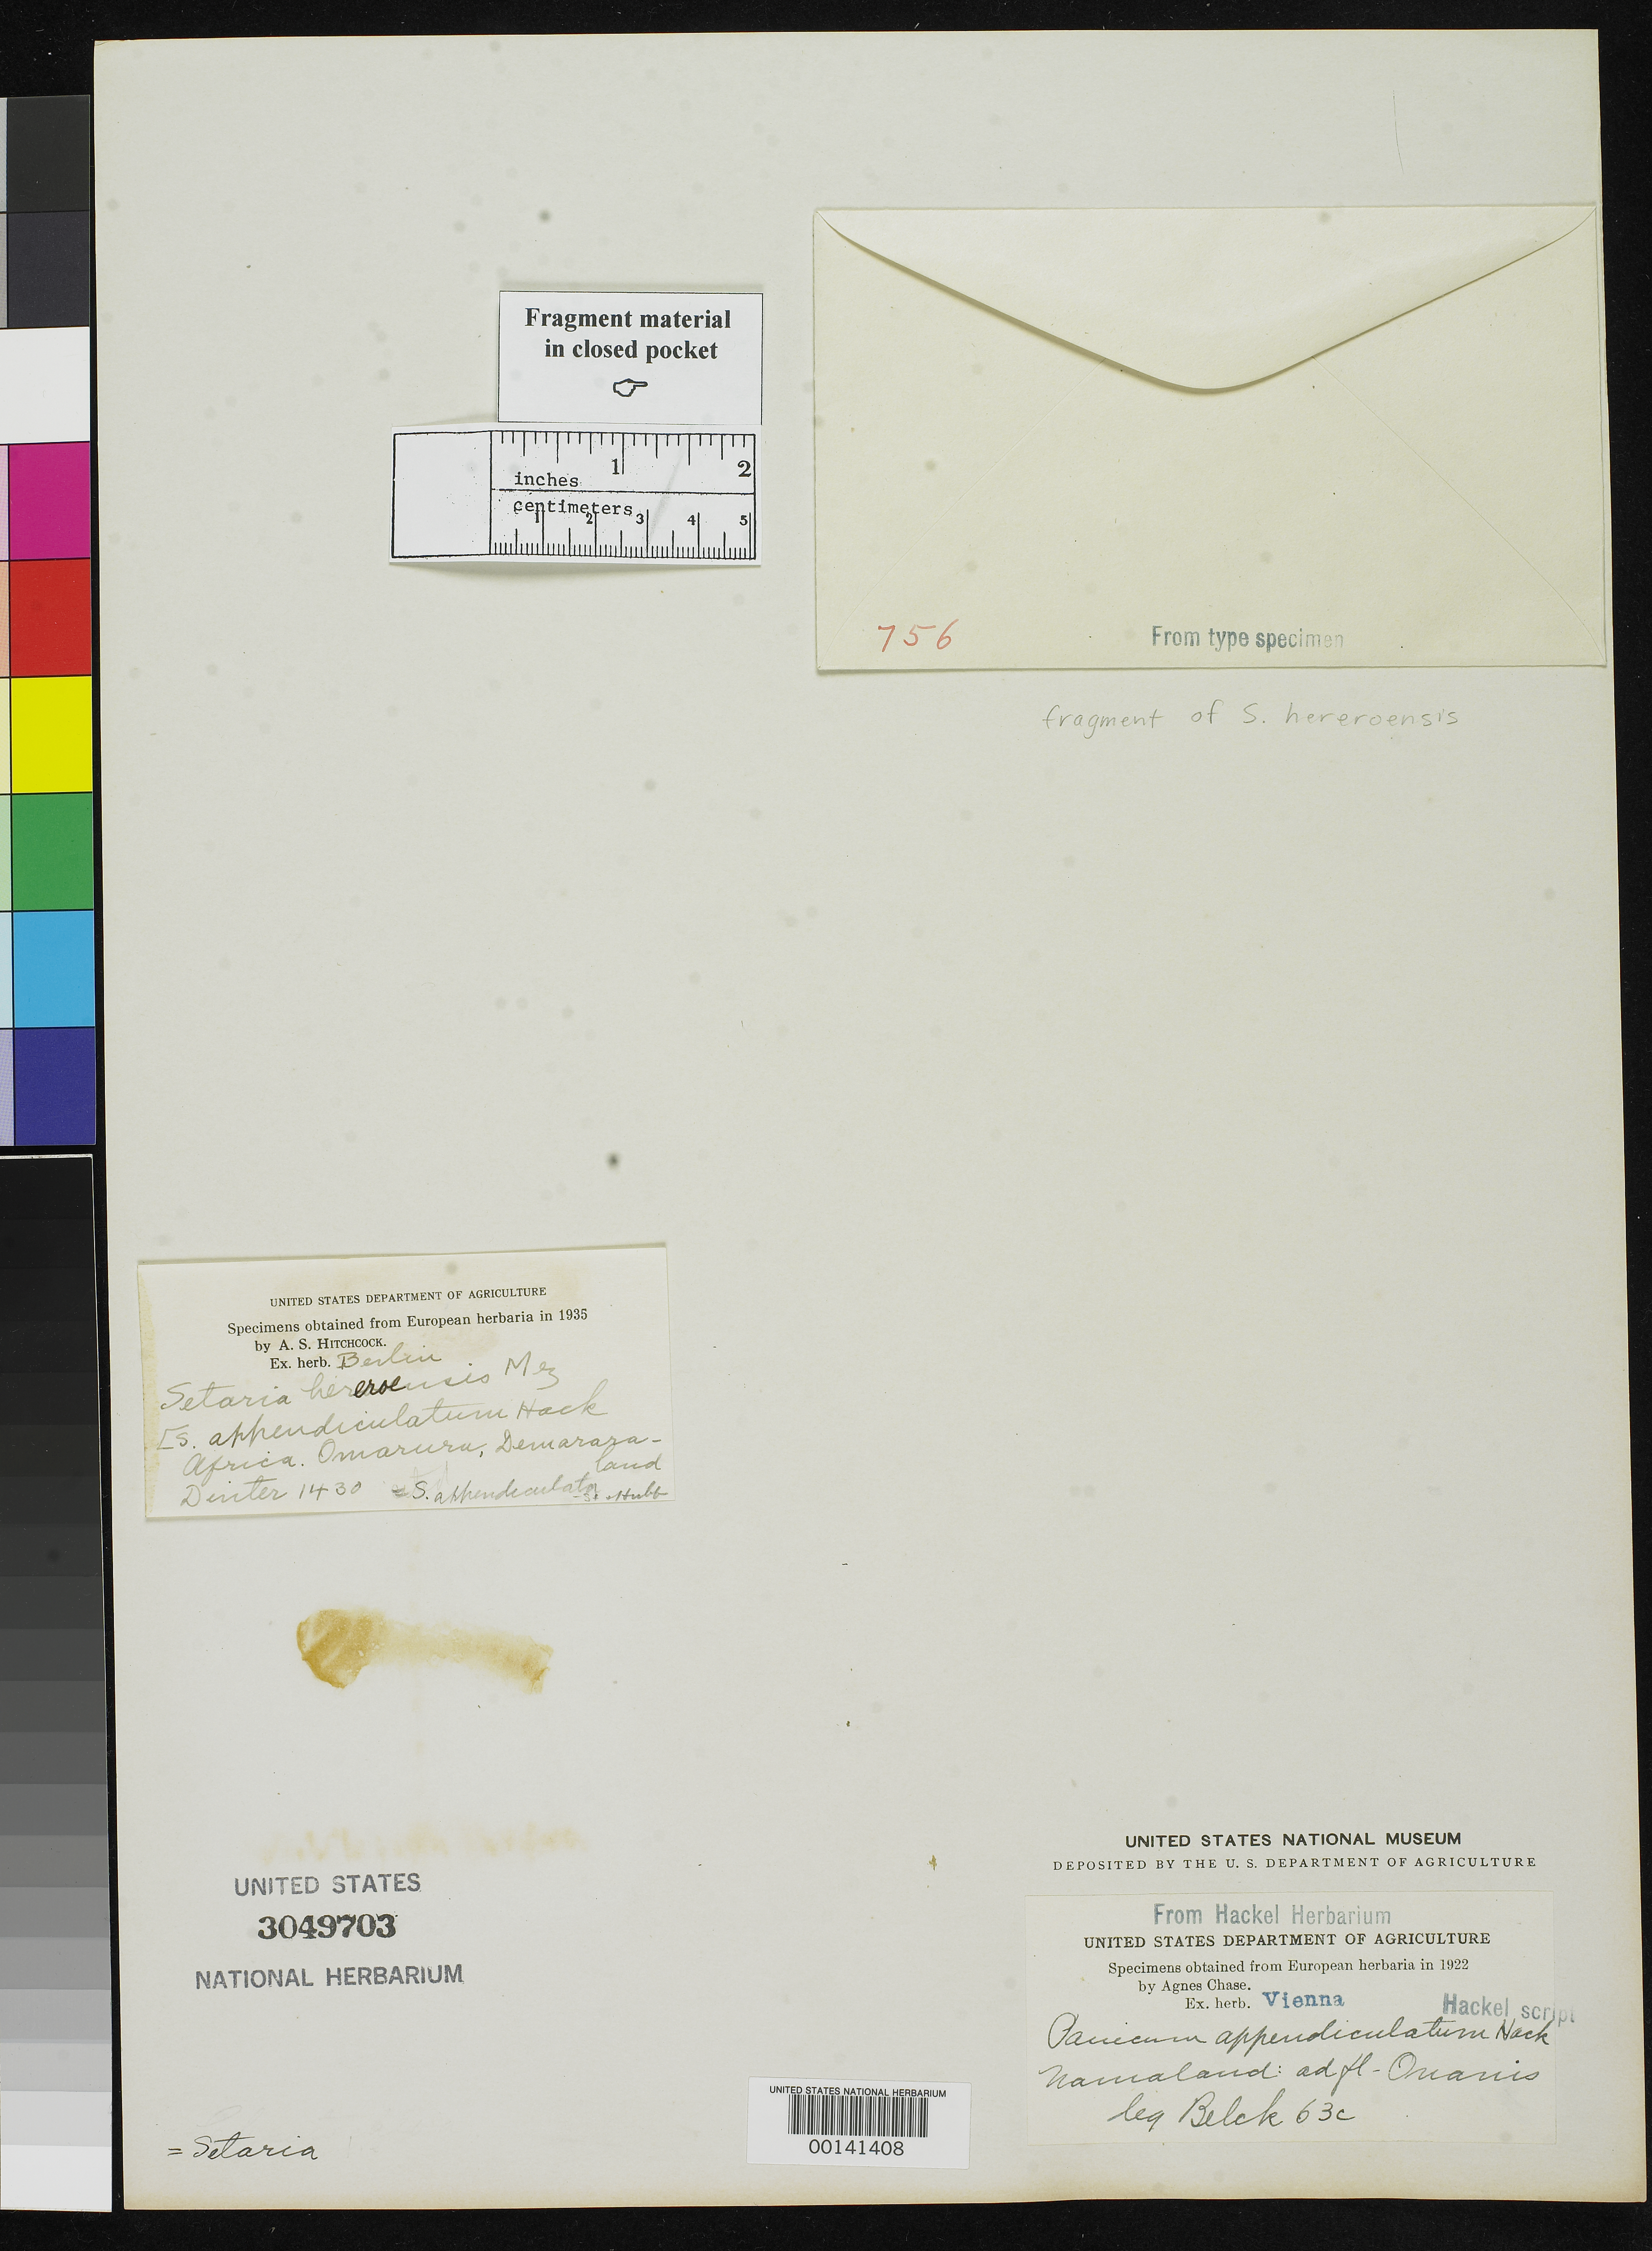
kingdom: Plantae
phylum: Tracheophyta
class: Liliopsida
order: Poales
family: Poaceae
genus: Setaria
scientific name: Setaria hereroensis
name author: R.A.W. Herrm.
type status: Type Fragment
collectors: M. Dinter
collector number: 1430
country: Namibia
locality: Hereroland, at Omaruru near Felsen.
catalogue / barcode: US 3049703